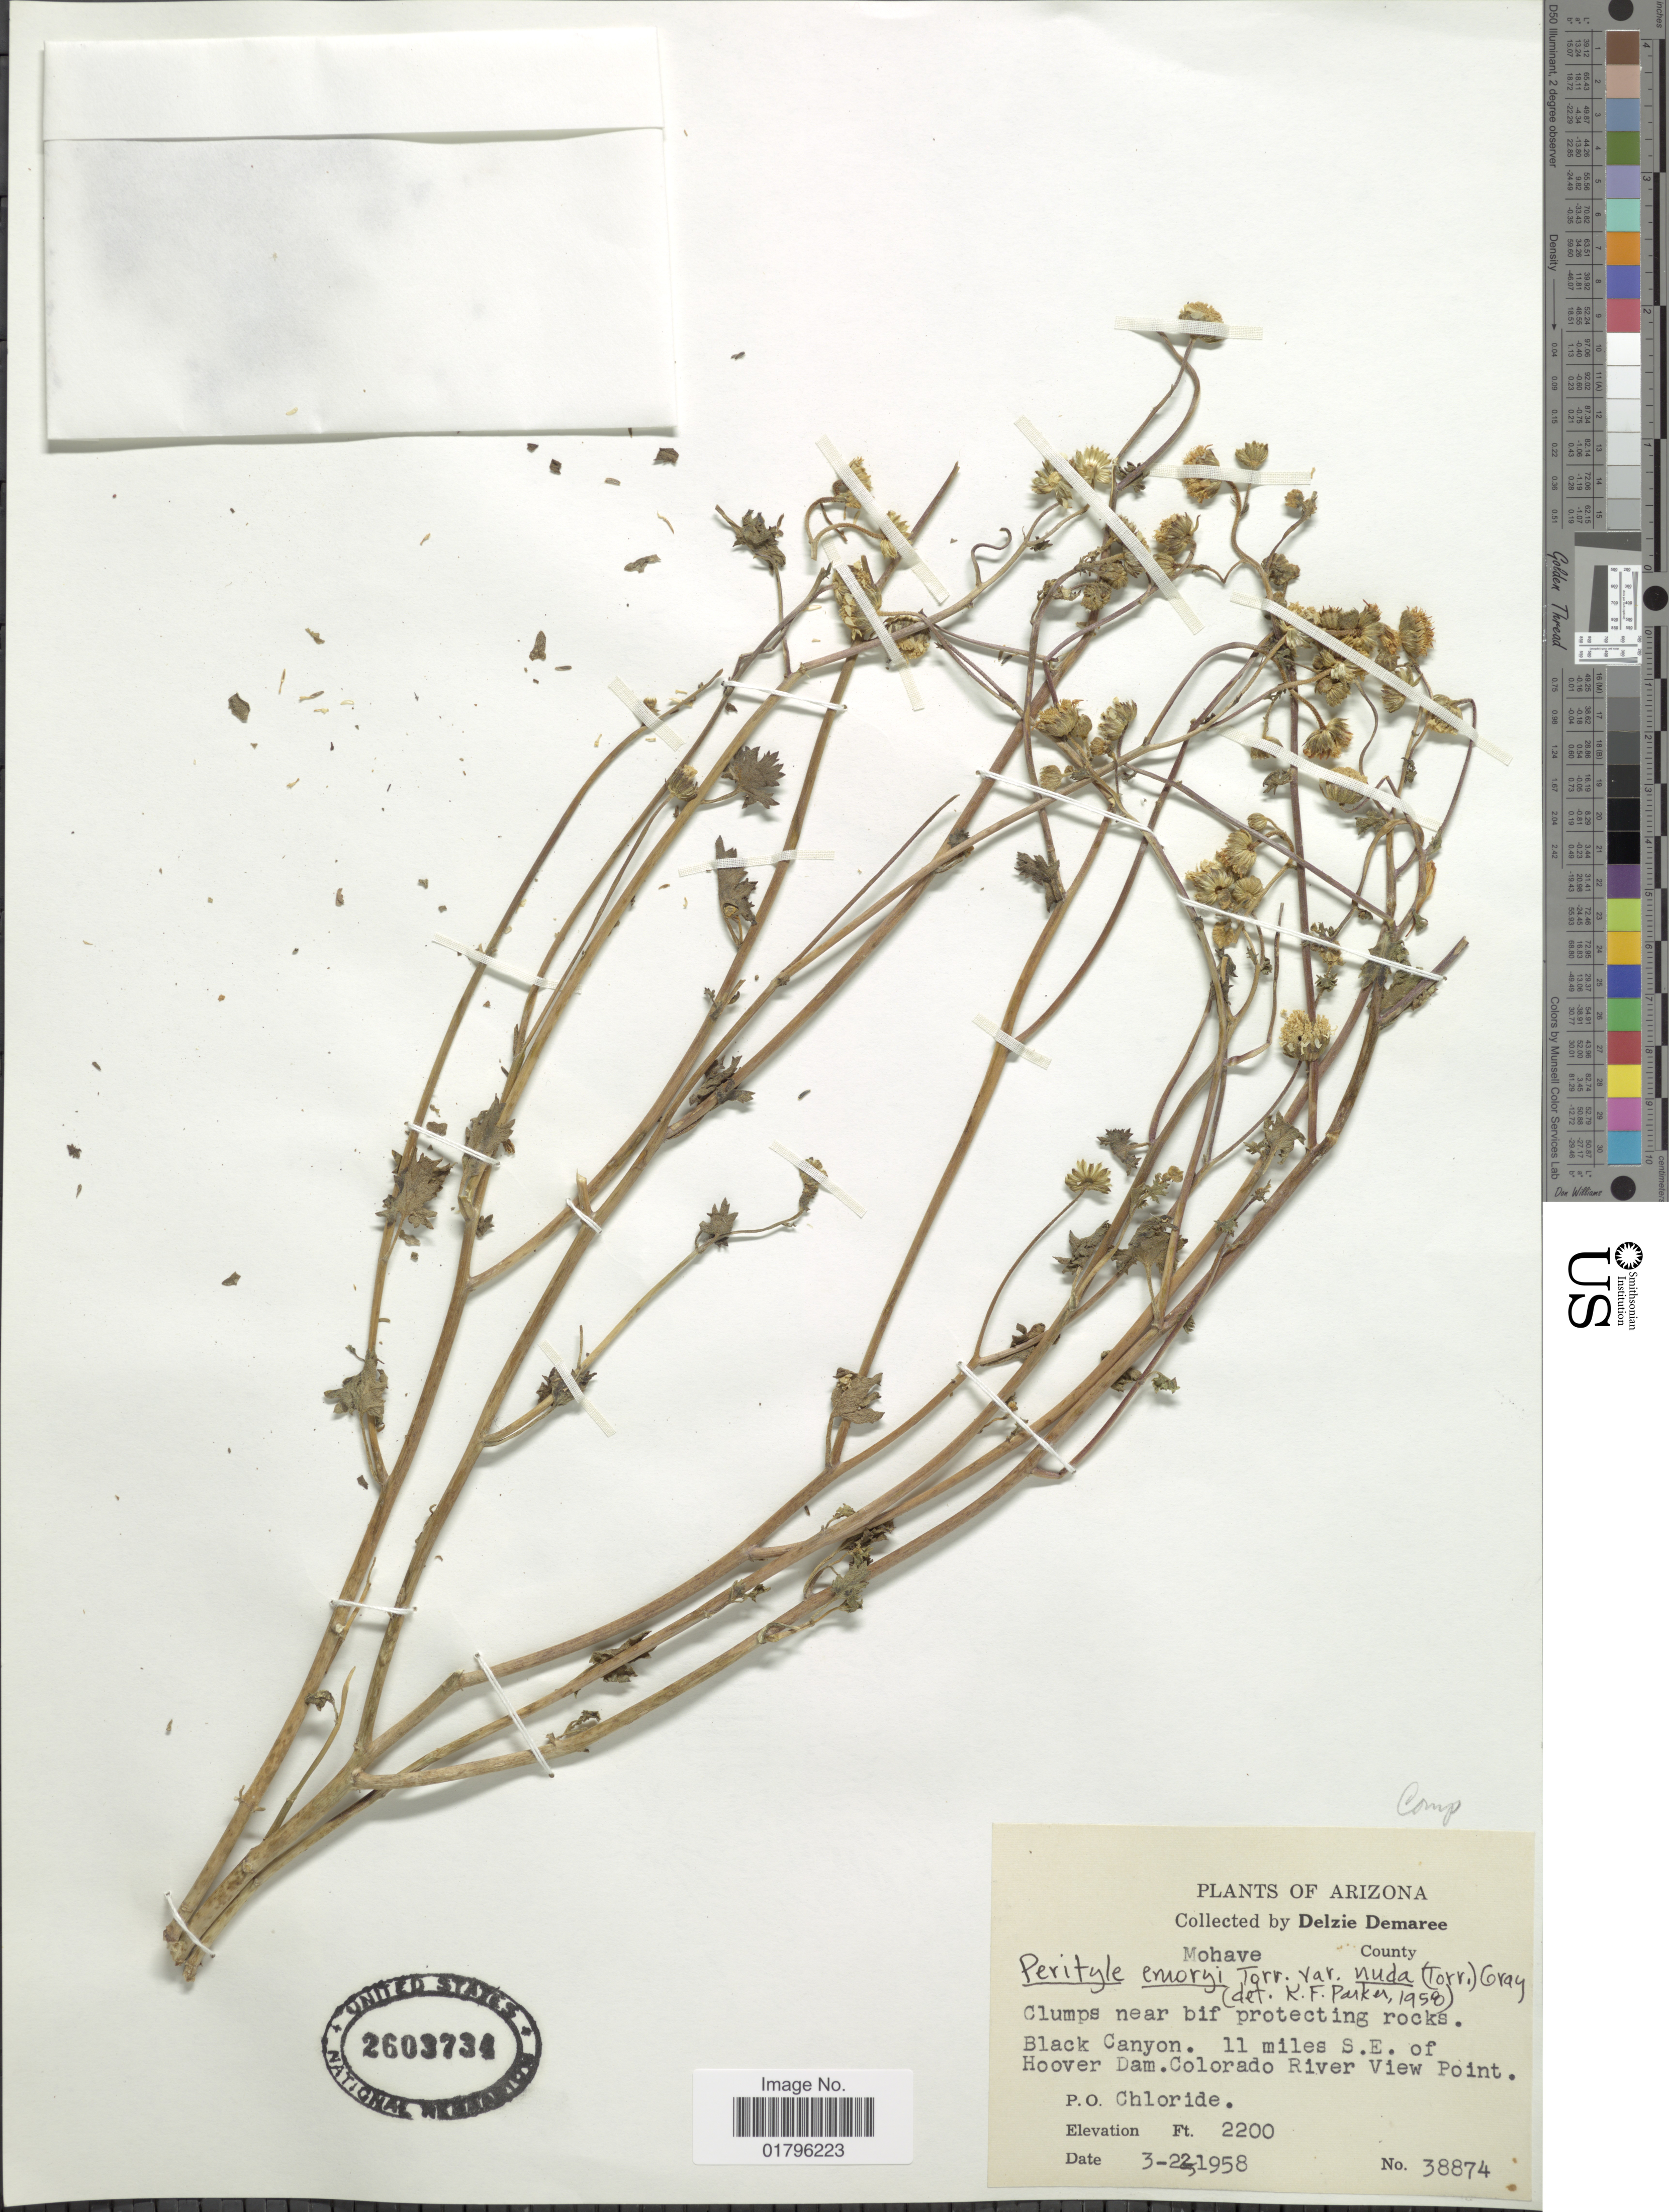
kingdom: Plantae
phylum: Tracheophyta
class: Magnoliopsida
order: Asterales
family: Asteraceae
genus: Perityle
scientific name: Perityle emoryi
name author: Torr.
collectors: D. Demaree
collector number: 38874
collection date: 1958-03-22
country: United States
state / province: Arizona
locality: Mohave County. Black Canyon. 11 miles S.E. of Hoover Dam. Colorado River View Point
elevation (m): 671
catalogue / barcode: US 2603734